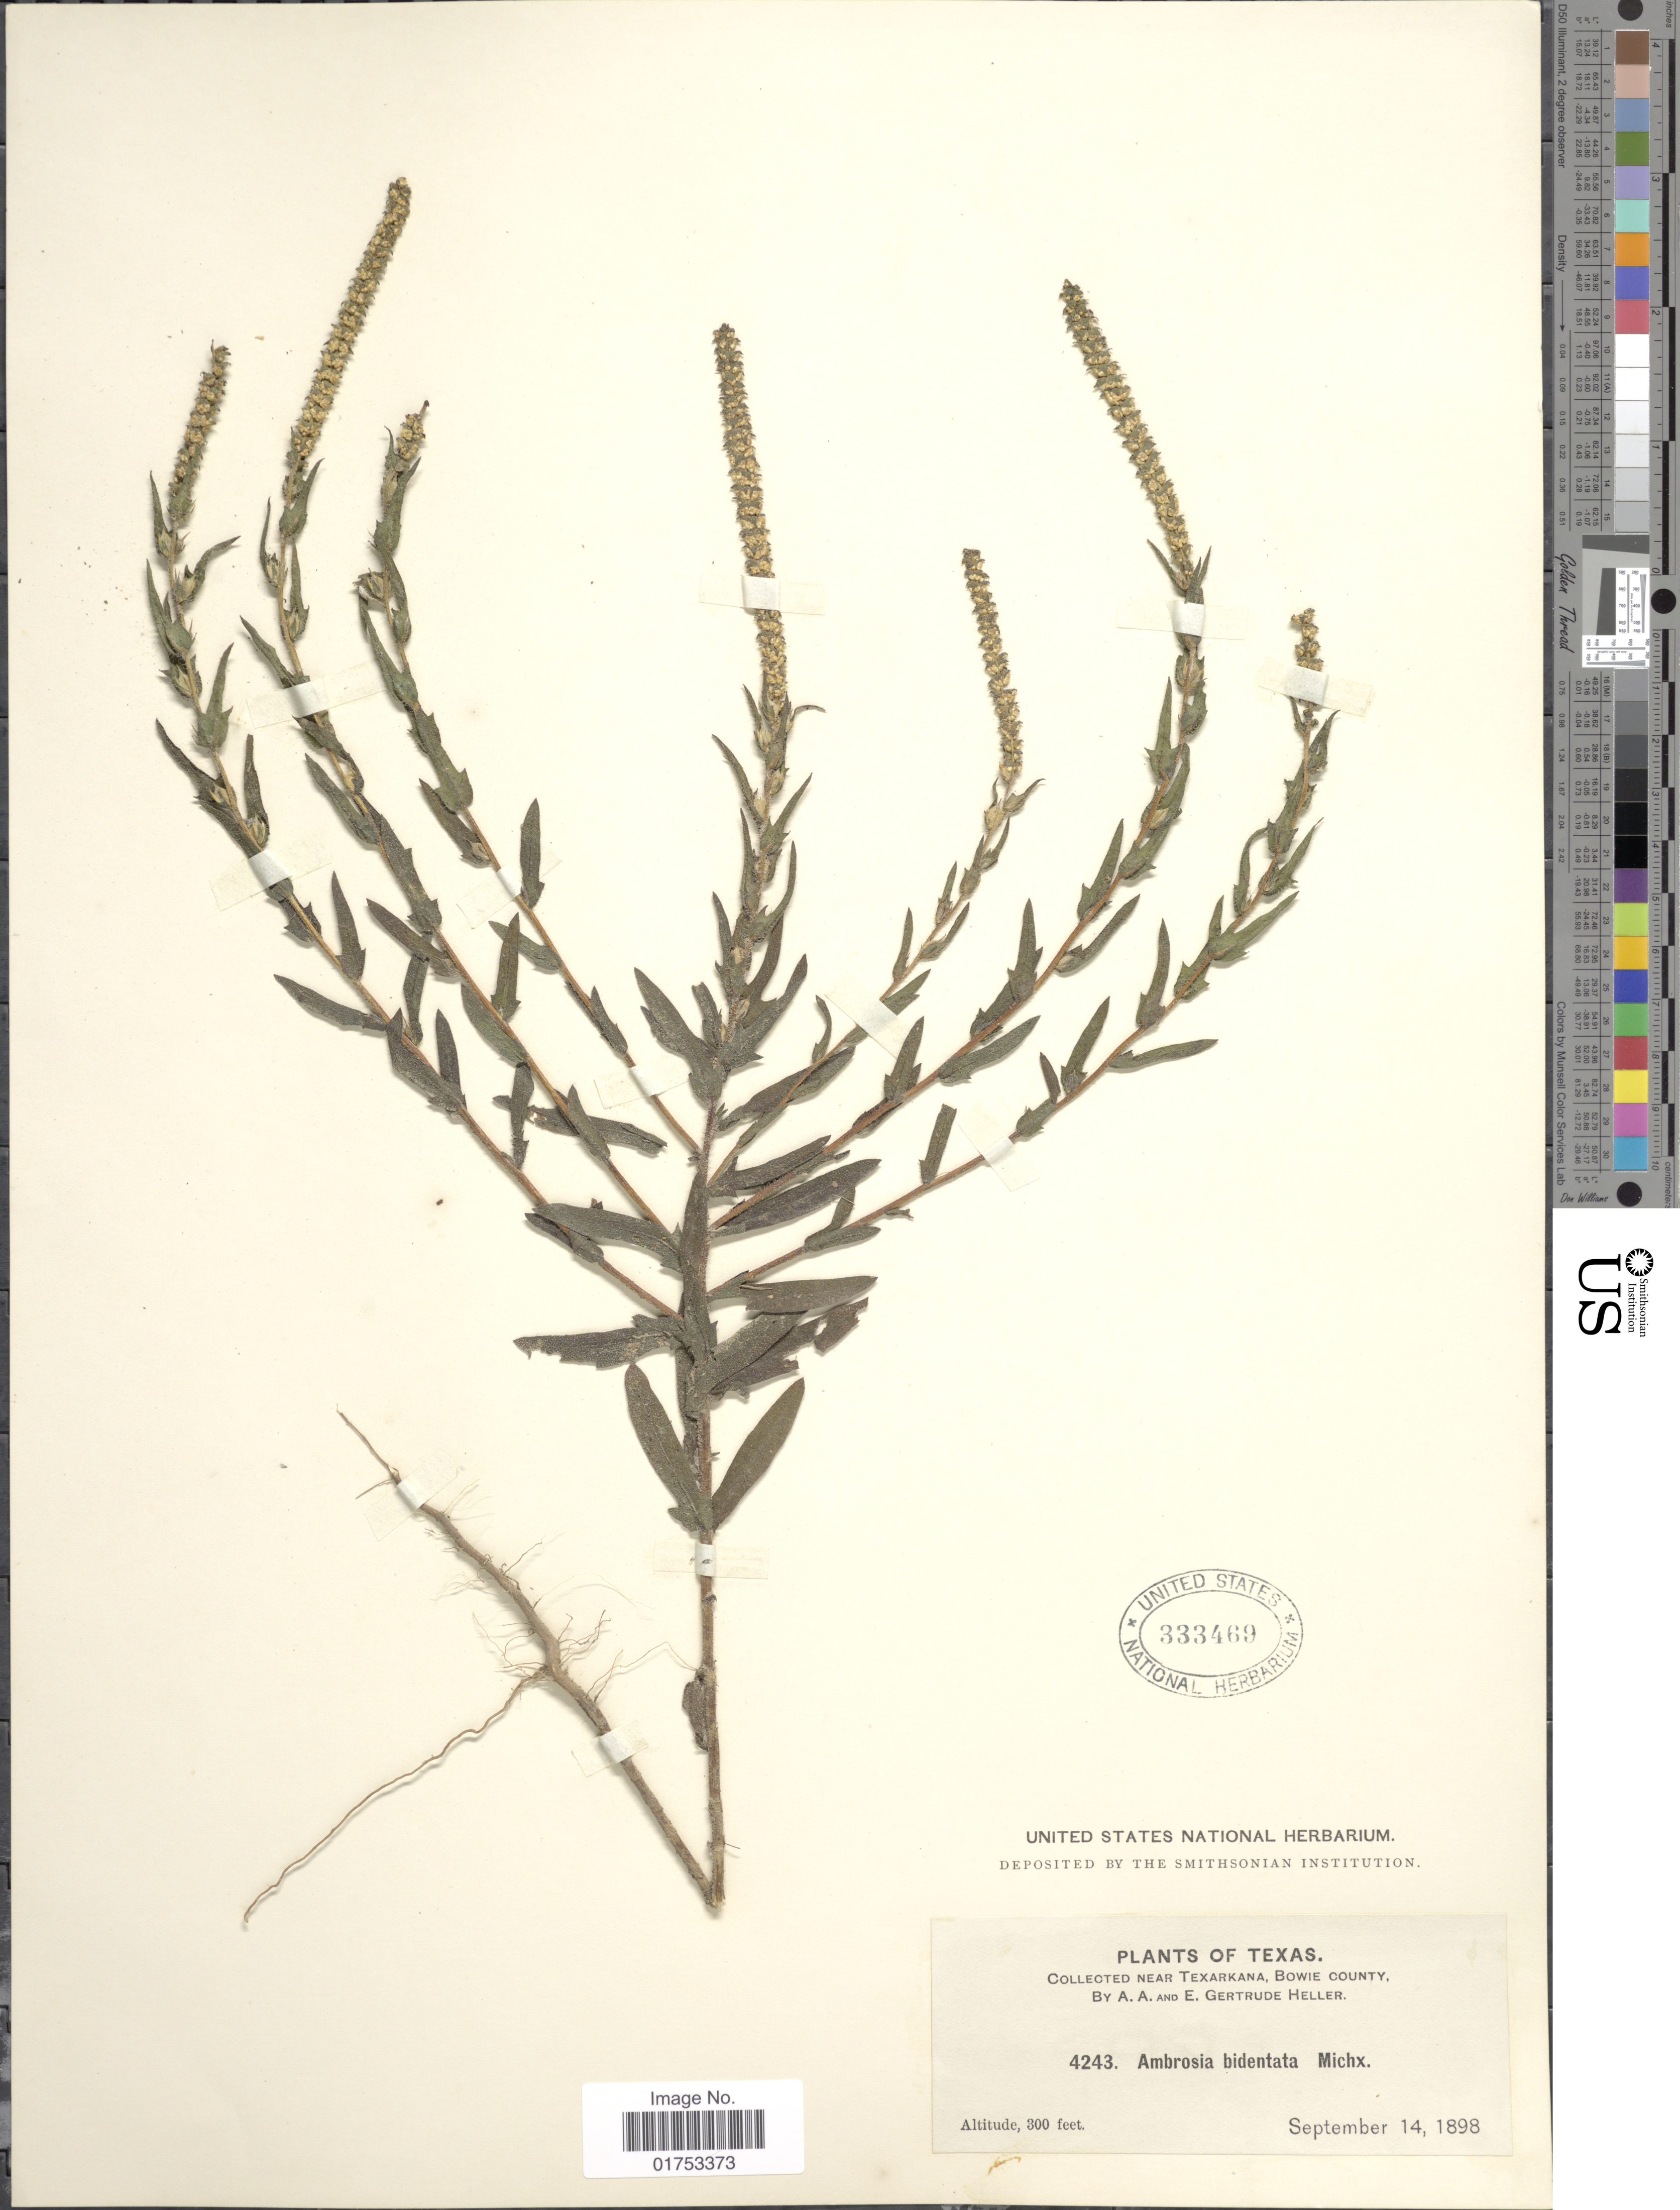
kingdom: Plantae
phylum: Tracheophyta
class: Magnoliopsida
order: Asterales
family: Asteraceae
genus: Ambrosia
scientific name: Ambrosia bidentata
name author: Michx.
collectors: A. A. Heller & E. G. Heller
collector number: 4243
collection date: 1898-09-14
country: United States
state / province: Texas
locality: Near Texarkana, Bowie County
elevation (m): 91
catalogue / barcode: US 333469